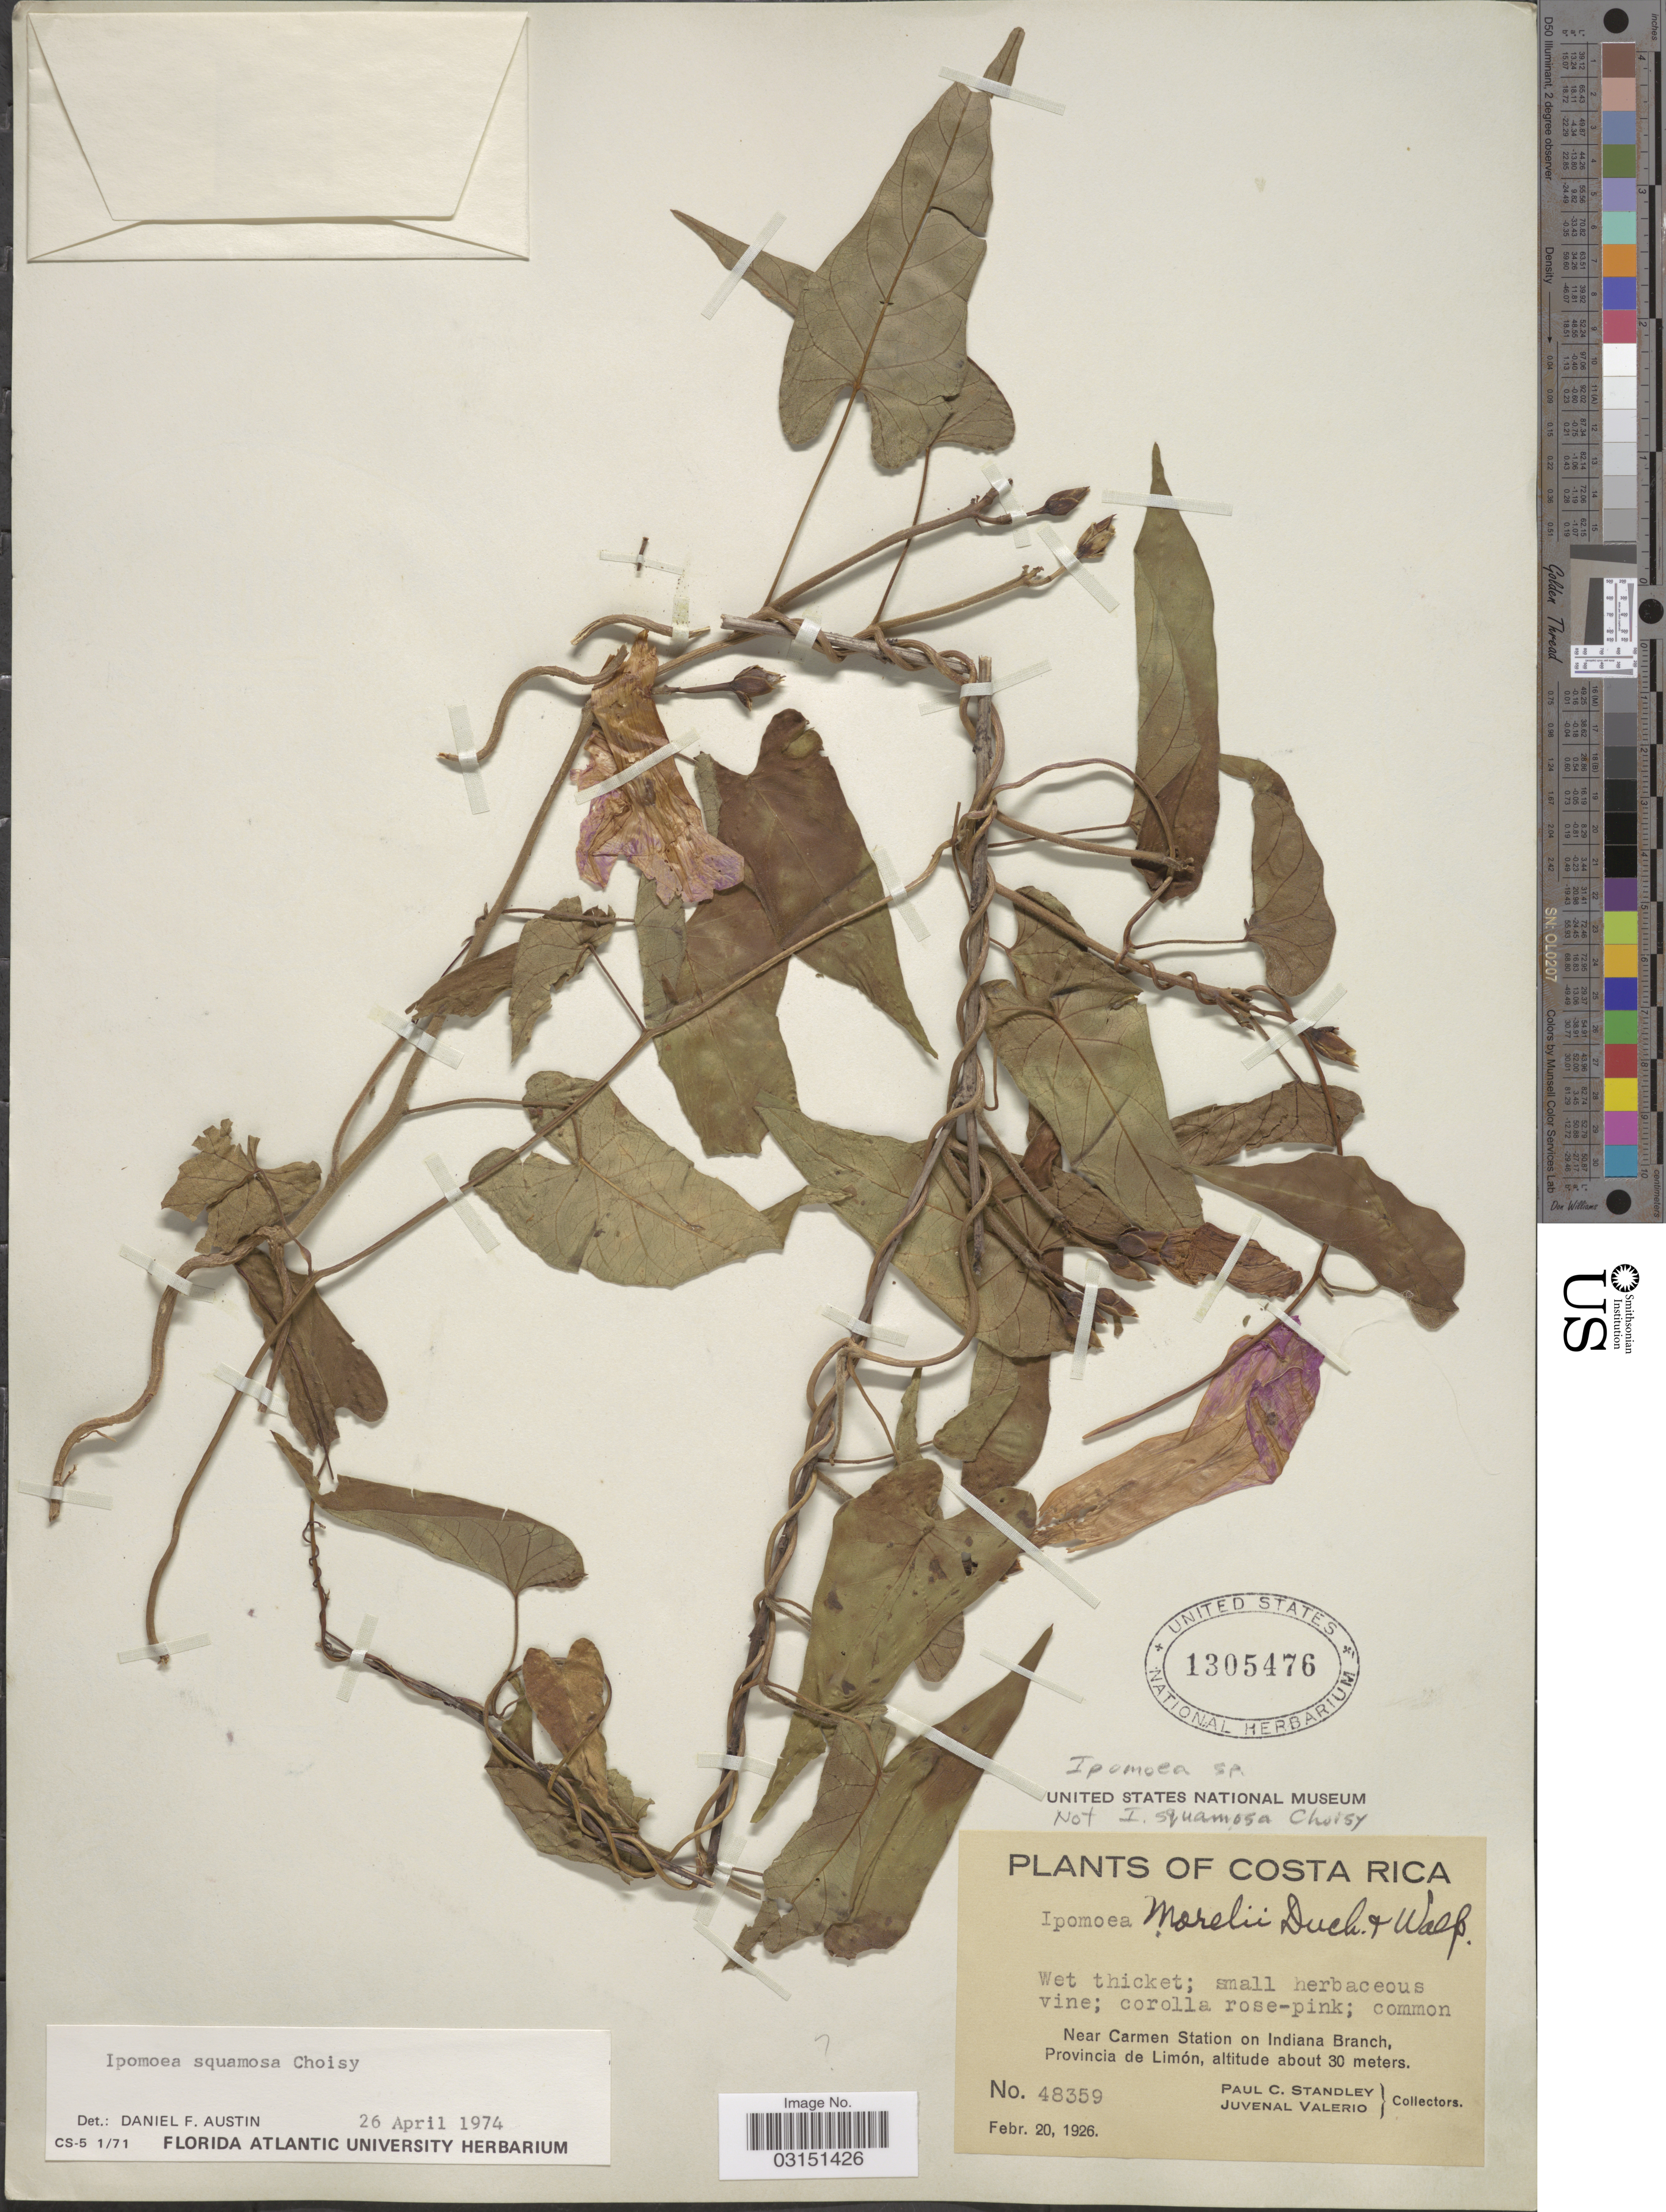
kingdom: Plantae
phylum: Tracheophyta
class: Magnoliopsida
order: Solanales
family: Convolvulaceae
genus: Ipomoea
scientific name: Ipomoea squamosa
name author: Choisy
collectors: P. C. Standley & J. Valerio R.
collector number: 48359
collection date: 1926-02-20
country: Costa Rica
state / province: Limón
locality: Near Carmen Station on Indiana Branch.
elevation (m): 30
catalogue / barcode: US 1305476